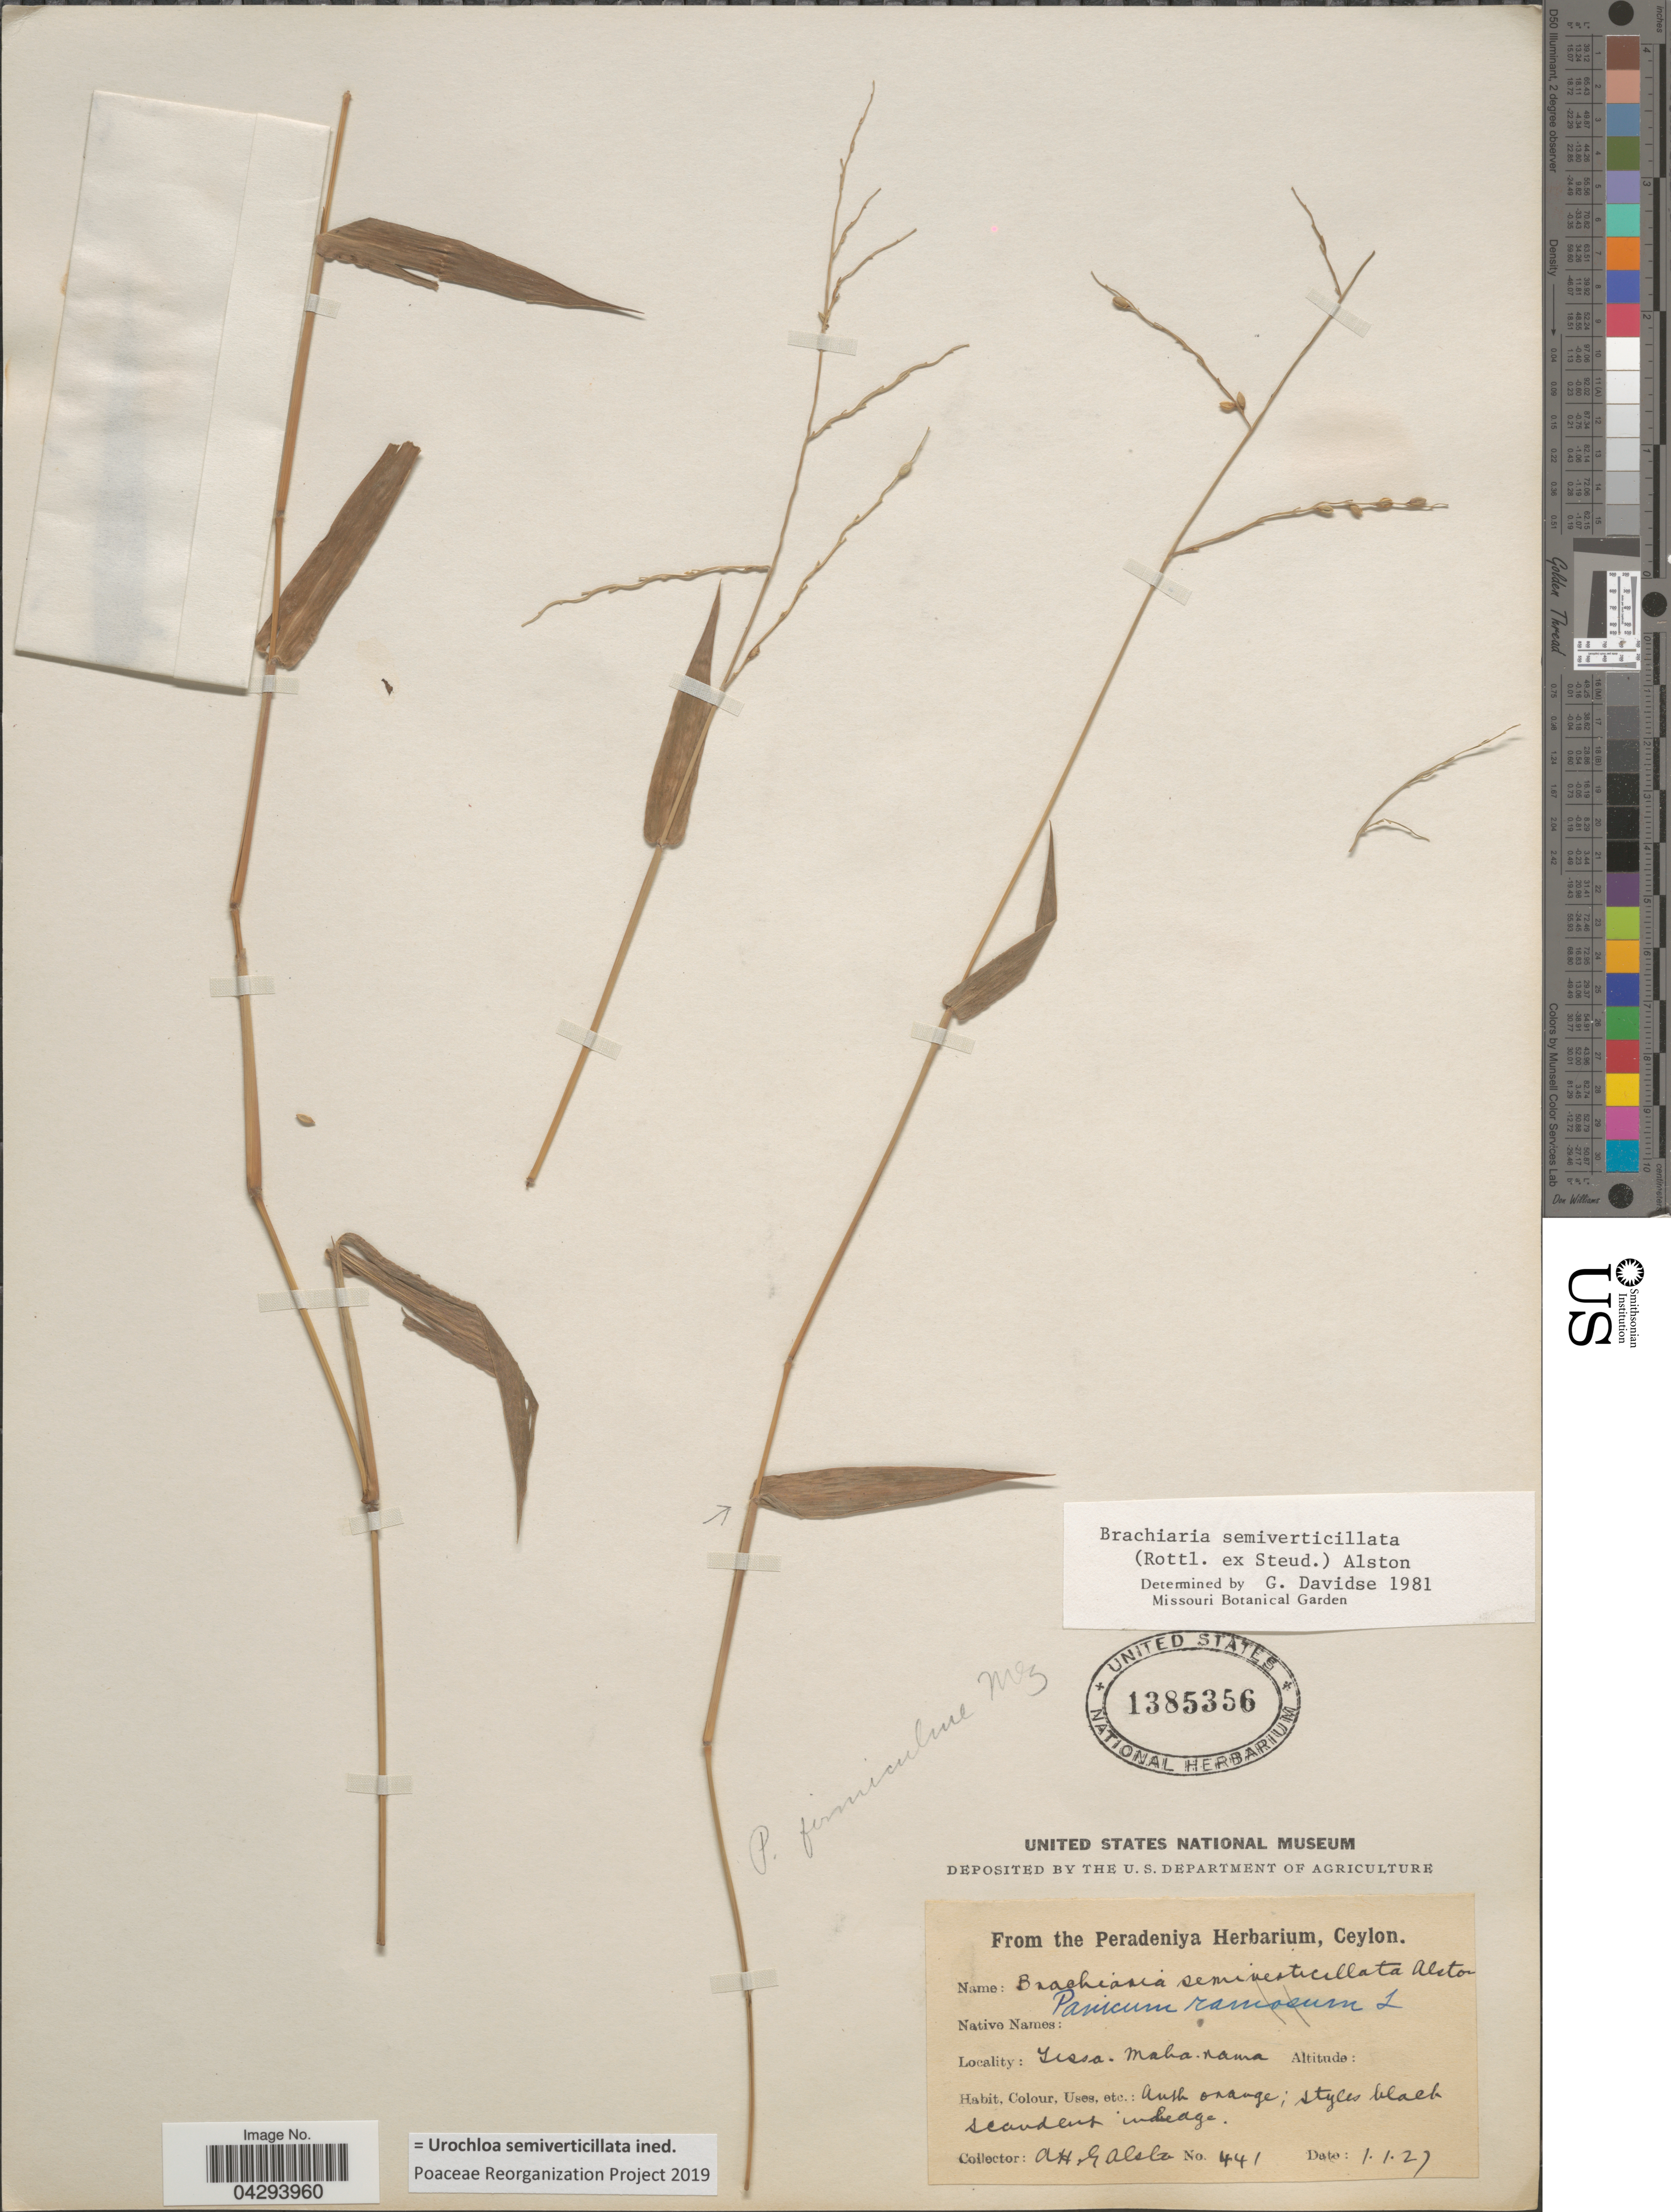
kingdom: Plantae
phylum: Tracheophyta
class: Liliopsida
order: Poales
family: Poaceae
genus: Urochloa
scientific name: Urochloa semiverticillata ined.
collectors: A. H. Alston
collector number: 441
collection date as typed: Transcribed d/m/y: 1/1/27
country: Sri Lanka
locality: Ceylon. Tessa. Maba.nama.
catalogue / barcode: US 1385356